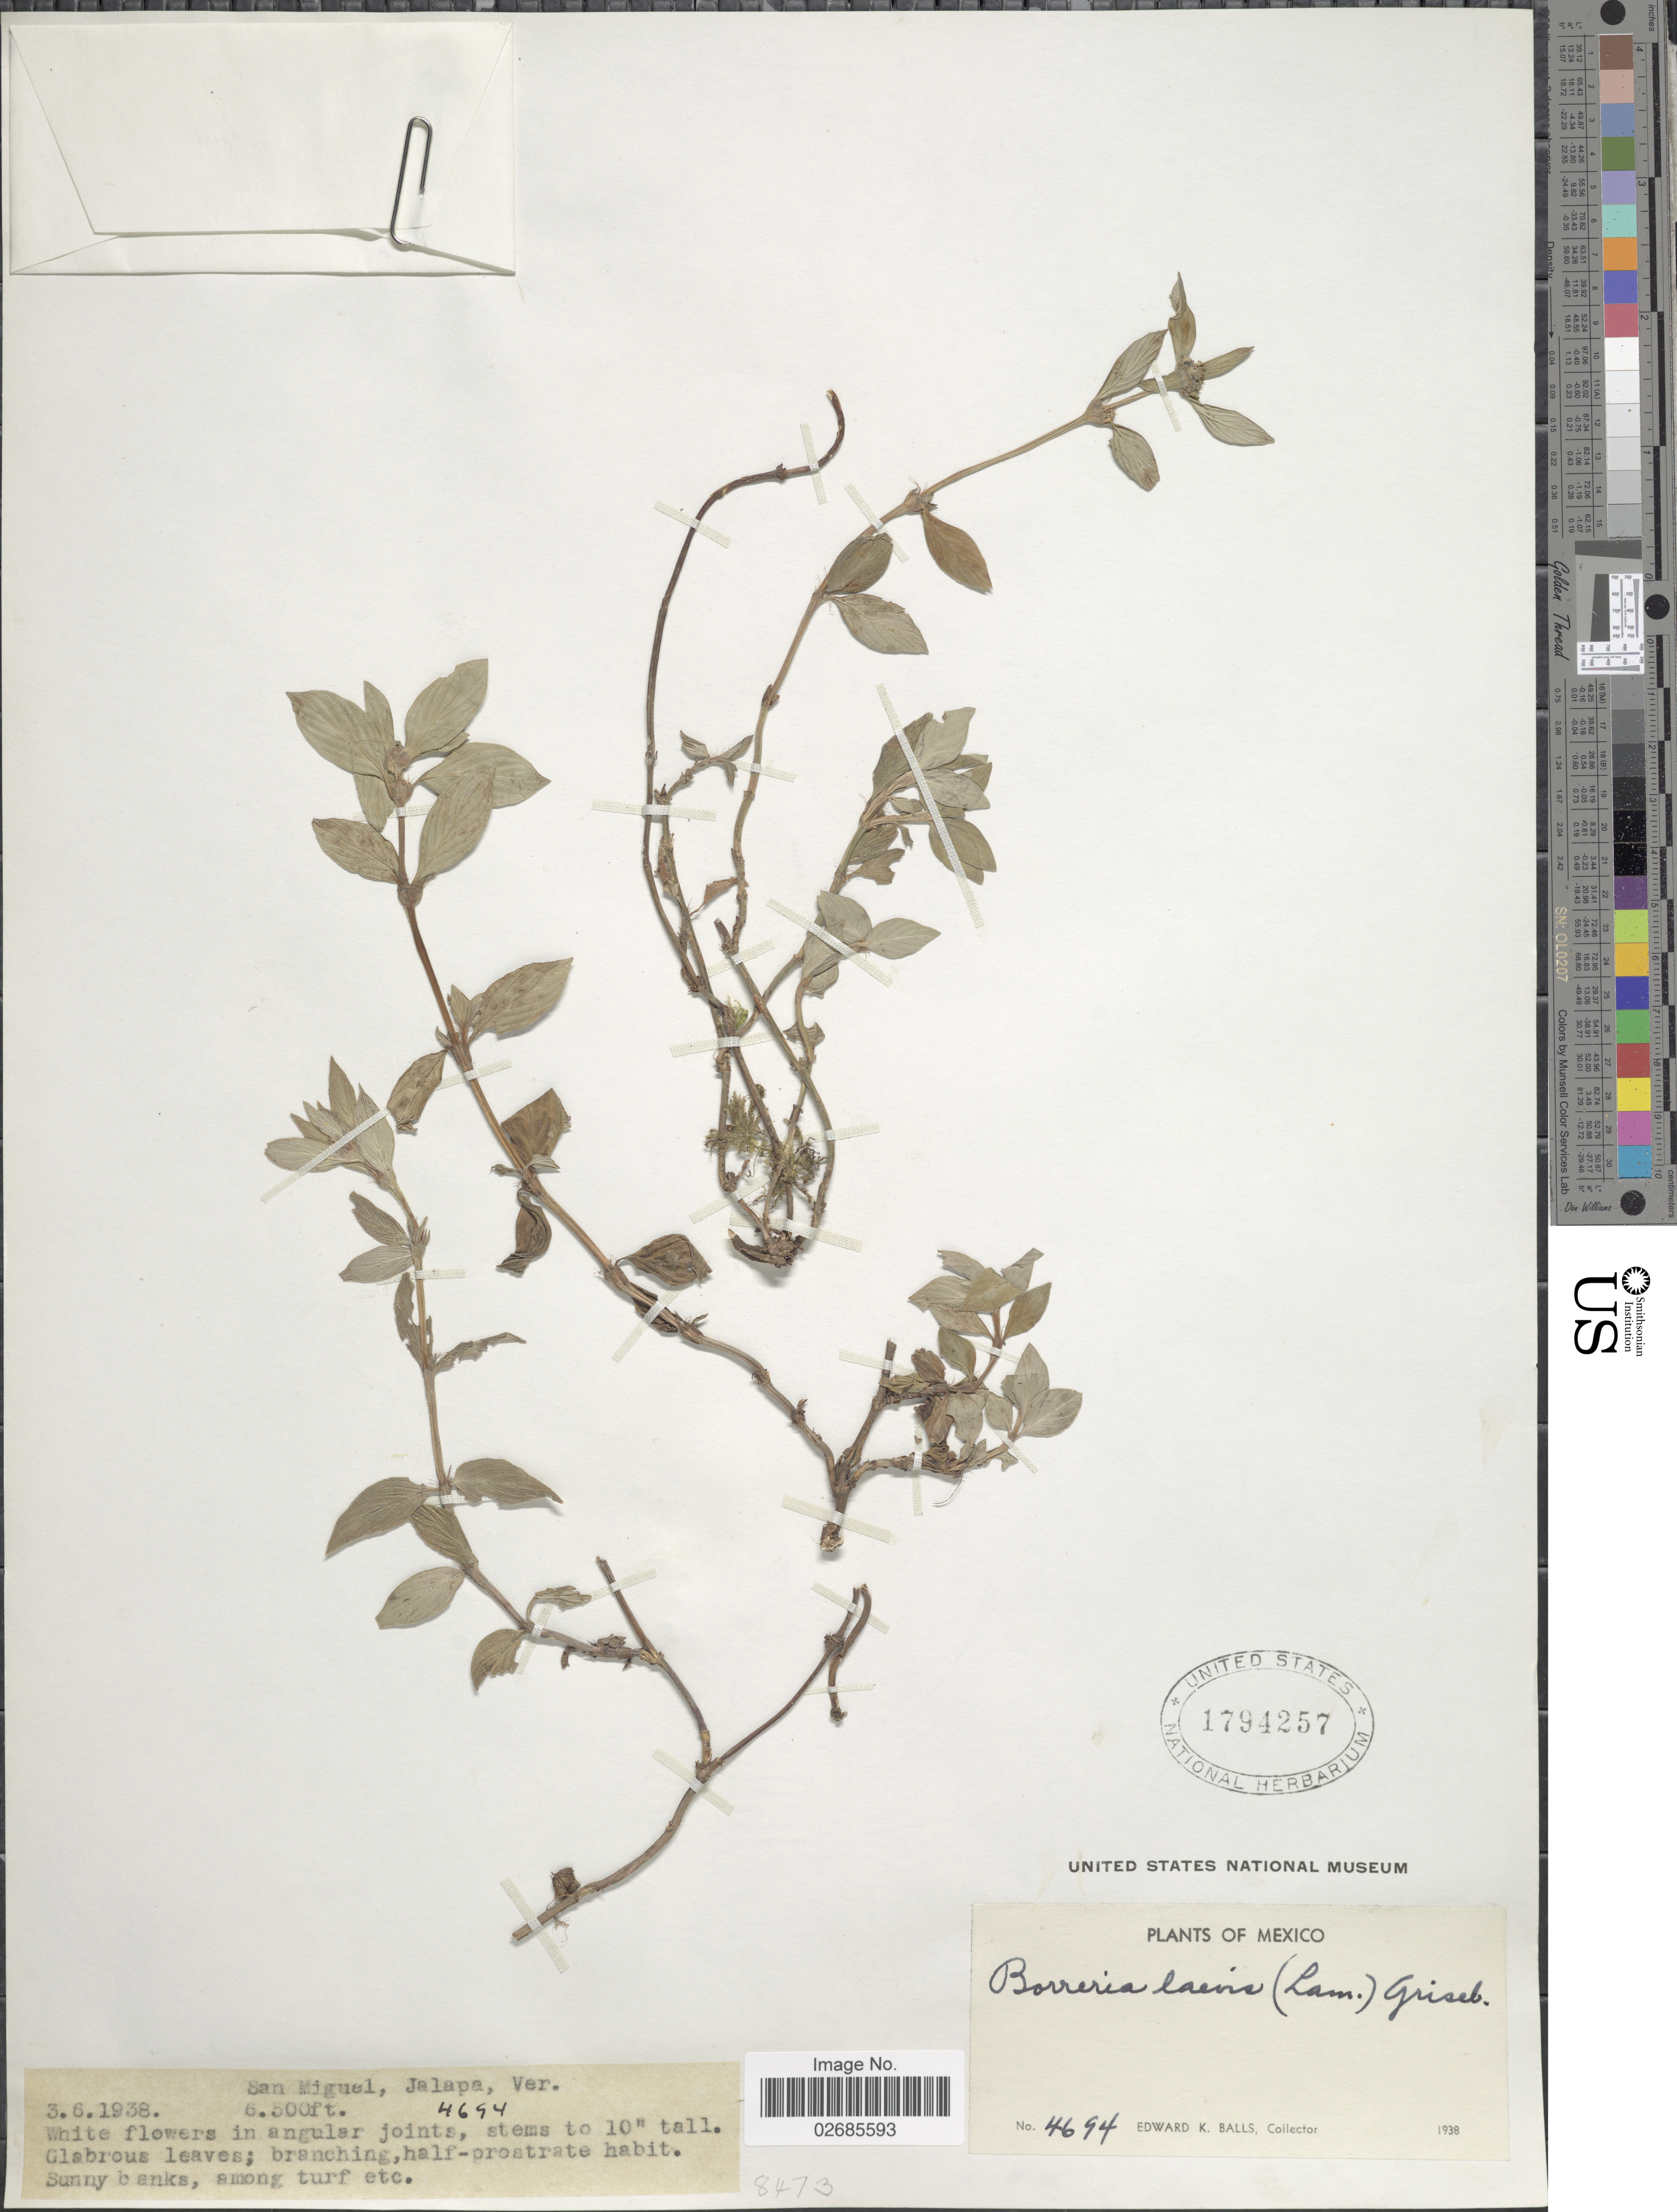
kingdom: Plantae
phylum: Tracheophyta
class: Magnoliopsida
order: Gentianales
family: Rubiaceae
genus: Borreria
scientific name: Borreria assurgens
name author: (Ruiz & Pav.) Griseb.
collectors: E. K. Balls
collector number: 4694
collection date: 1938-06-03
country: Mexico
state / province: Veracruz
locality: San Miguel, Jalapa, Ver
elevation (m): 1981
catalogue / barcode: US 1794257